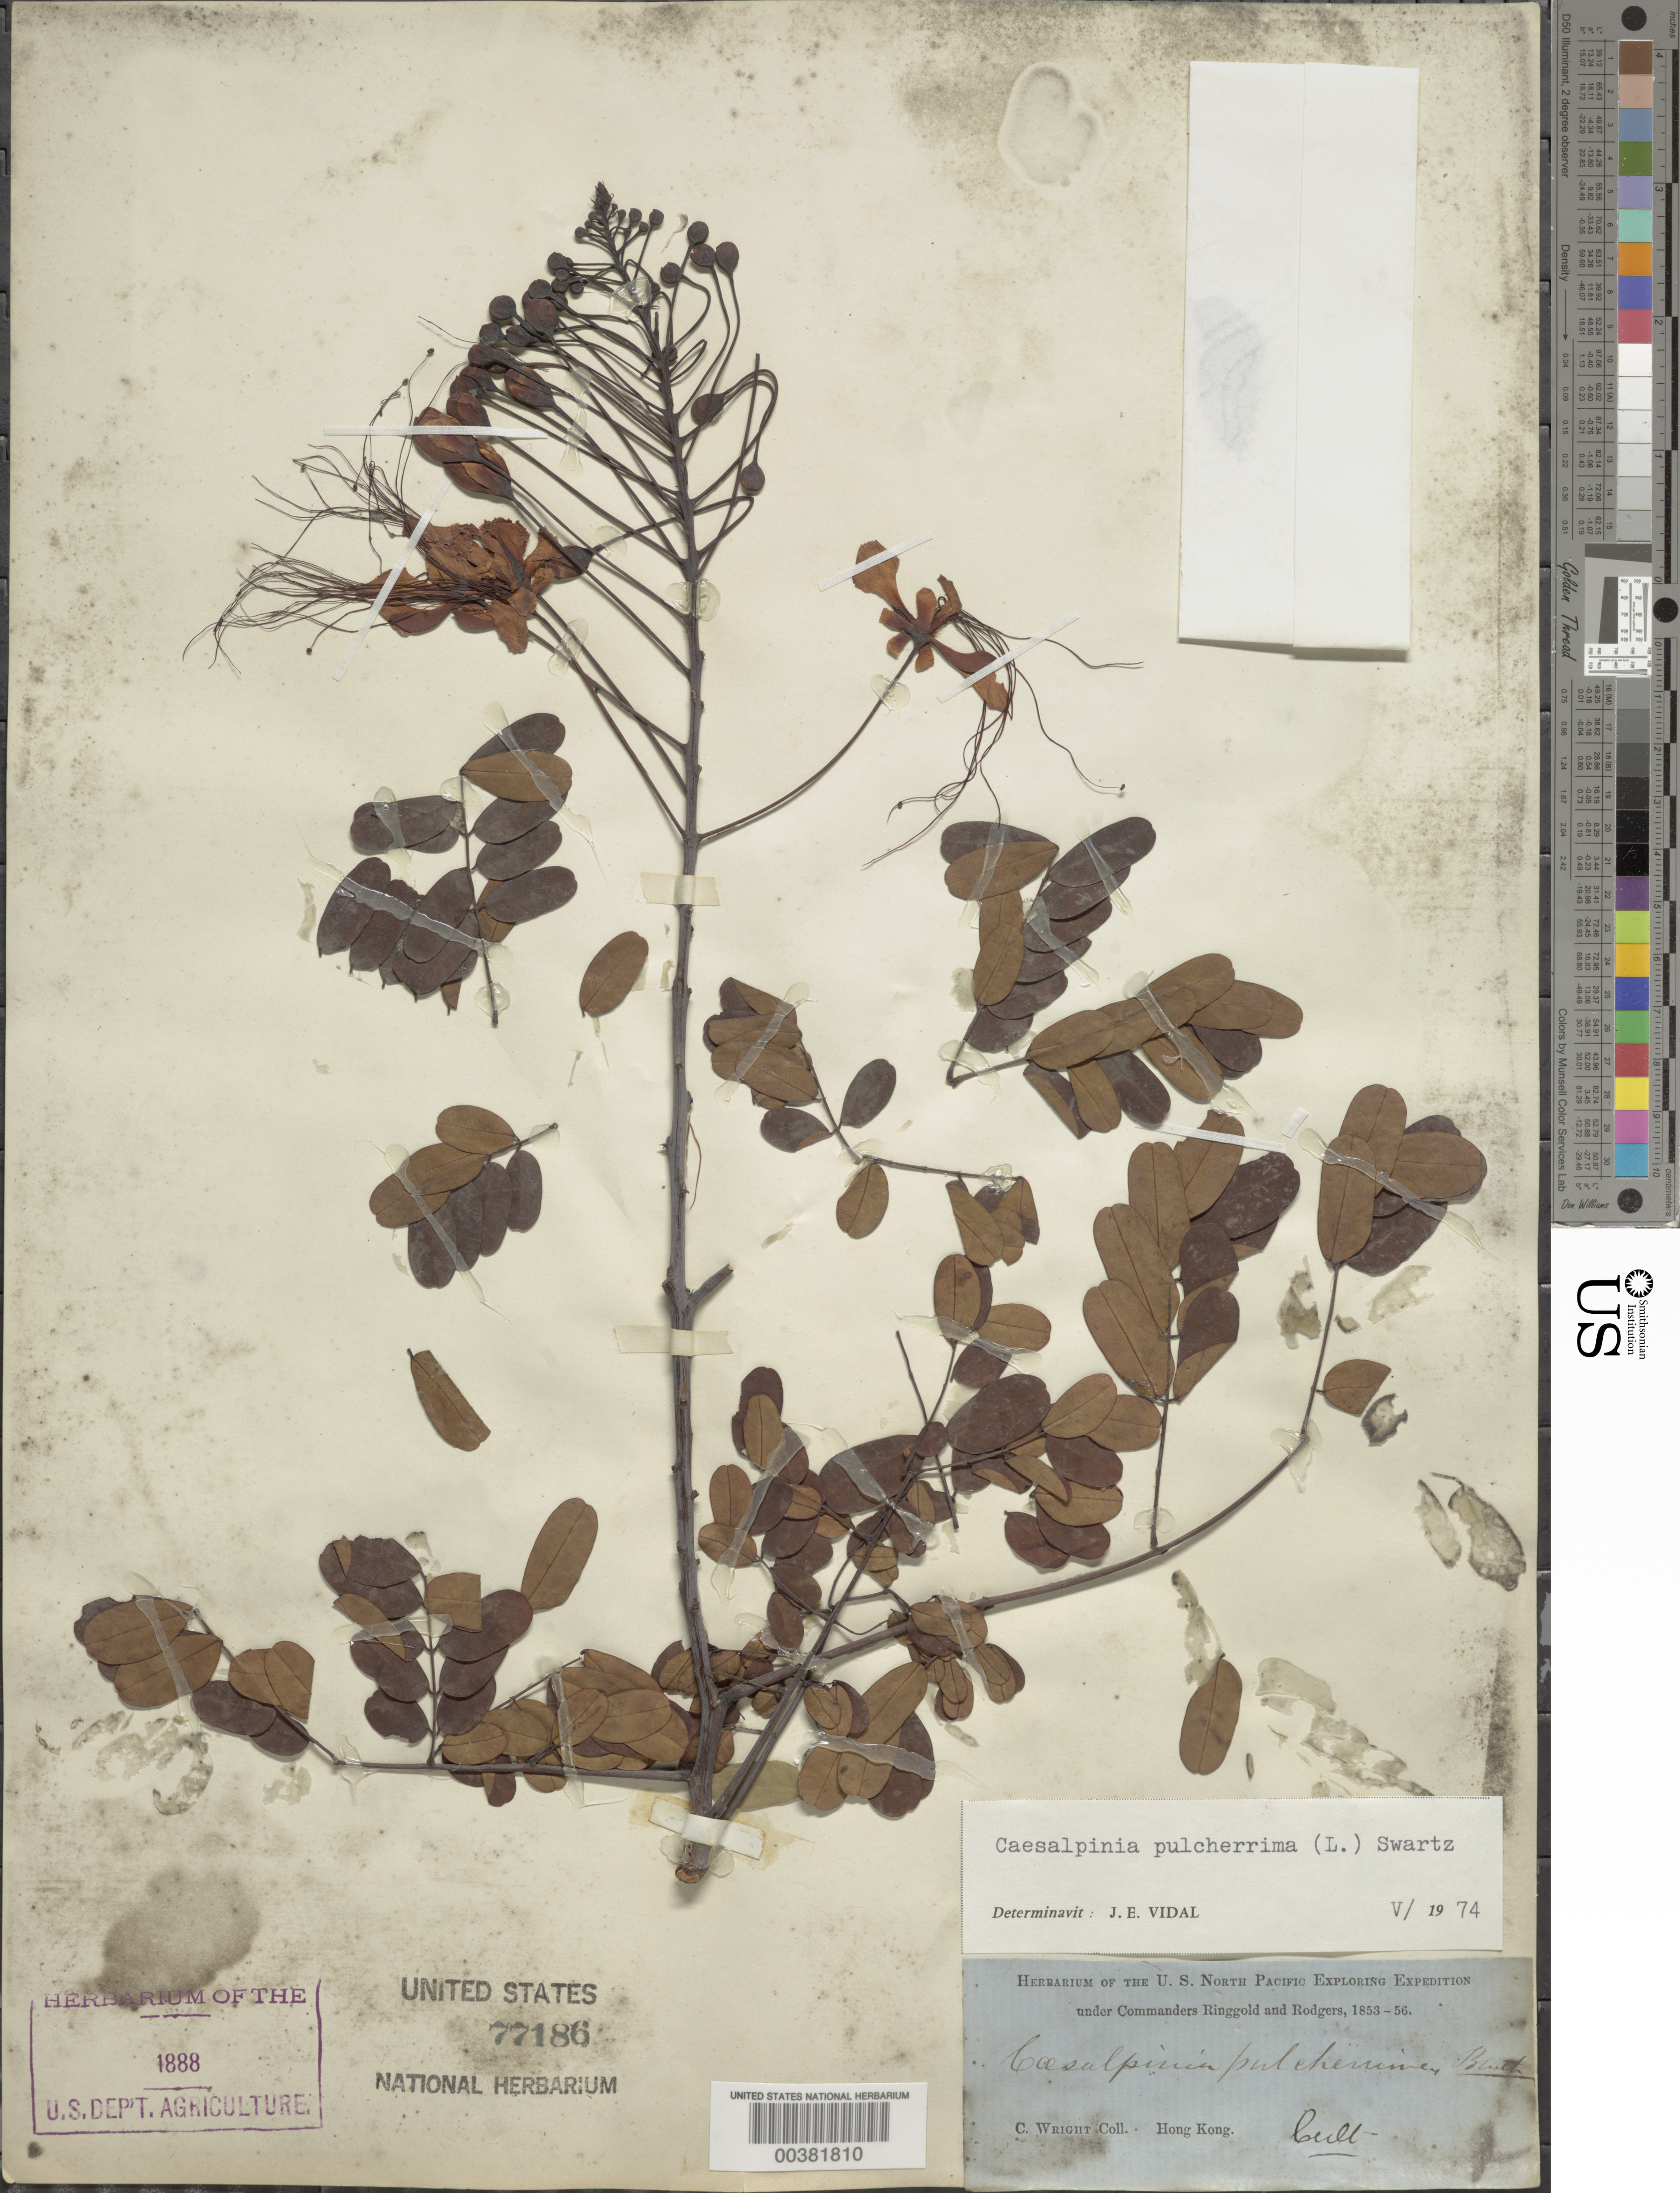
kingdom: Plantae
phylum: Tracheophyta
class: Magnoliopsida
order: Fabales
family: Fabaceae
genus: Caesalpinia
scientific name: Caesalpinia pulcherrima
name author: (L.) Sw.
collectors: C. Wright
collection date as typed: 1853 to -- -- 1856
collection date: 1853/1856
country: China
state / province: Hong Kong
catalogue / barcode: US 77186